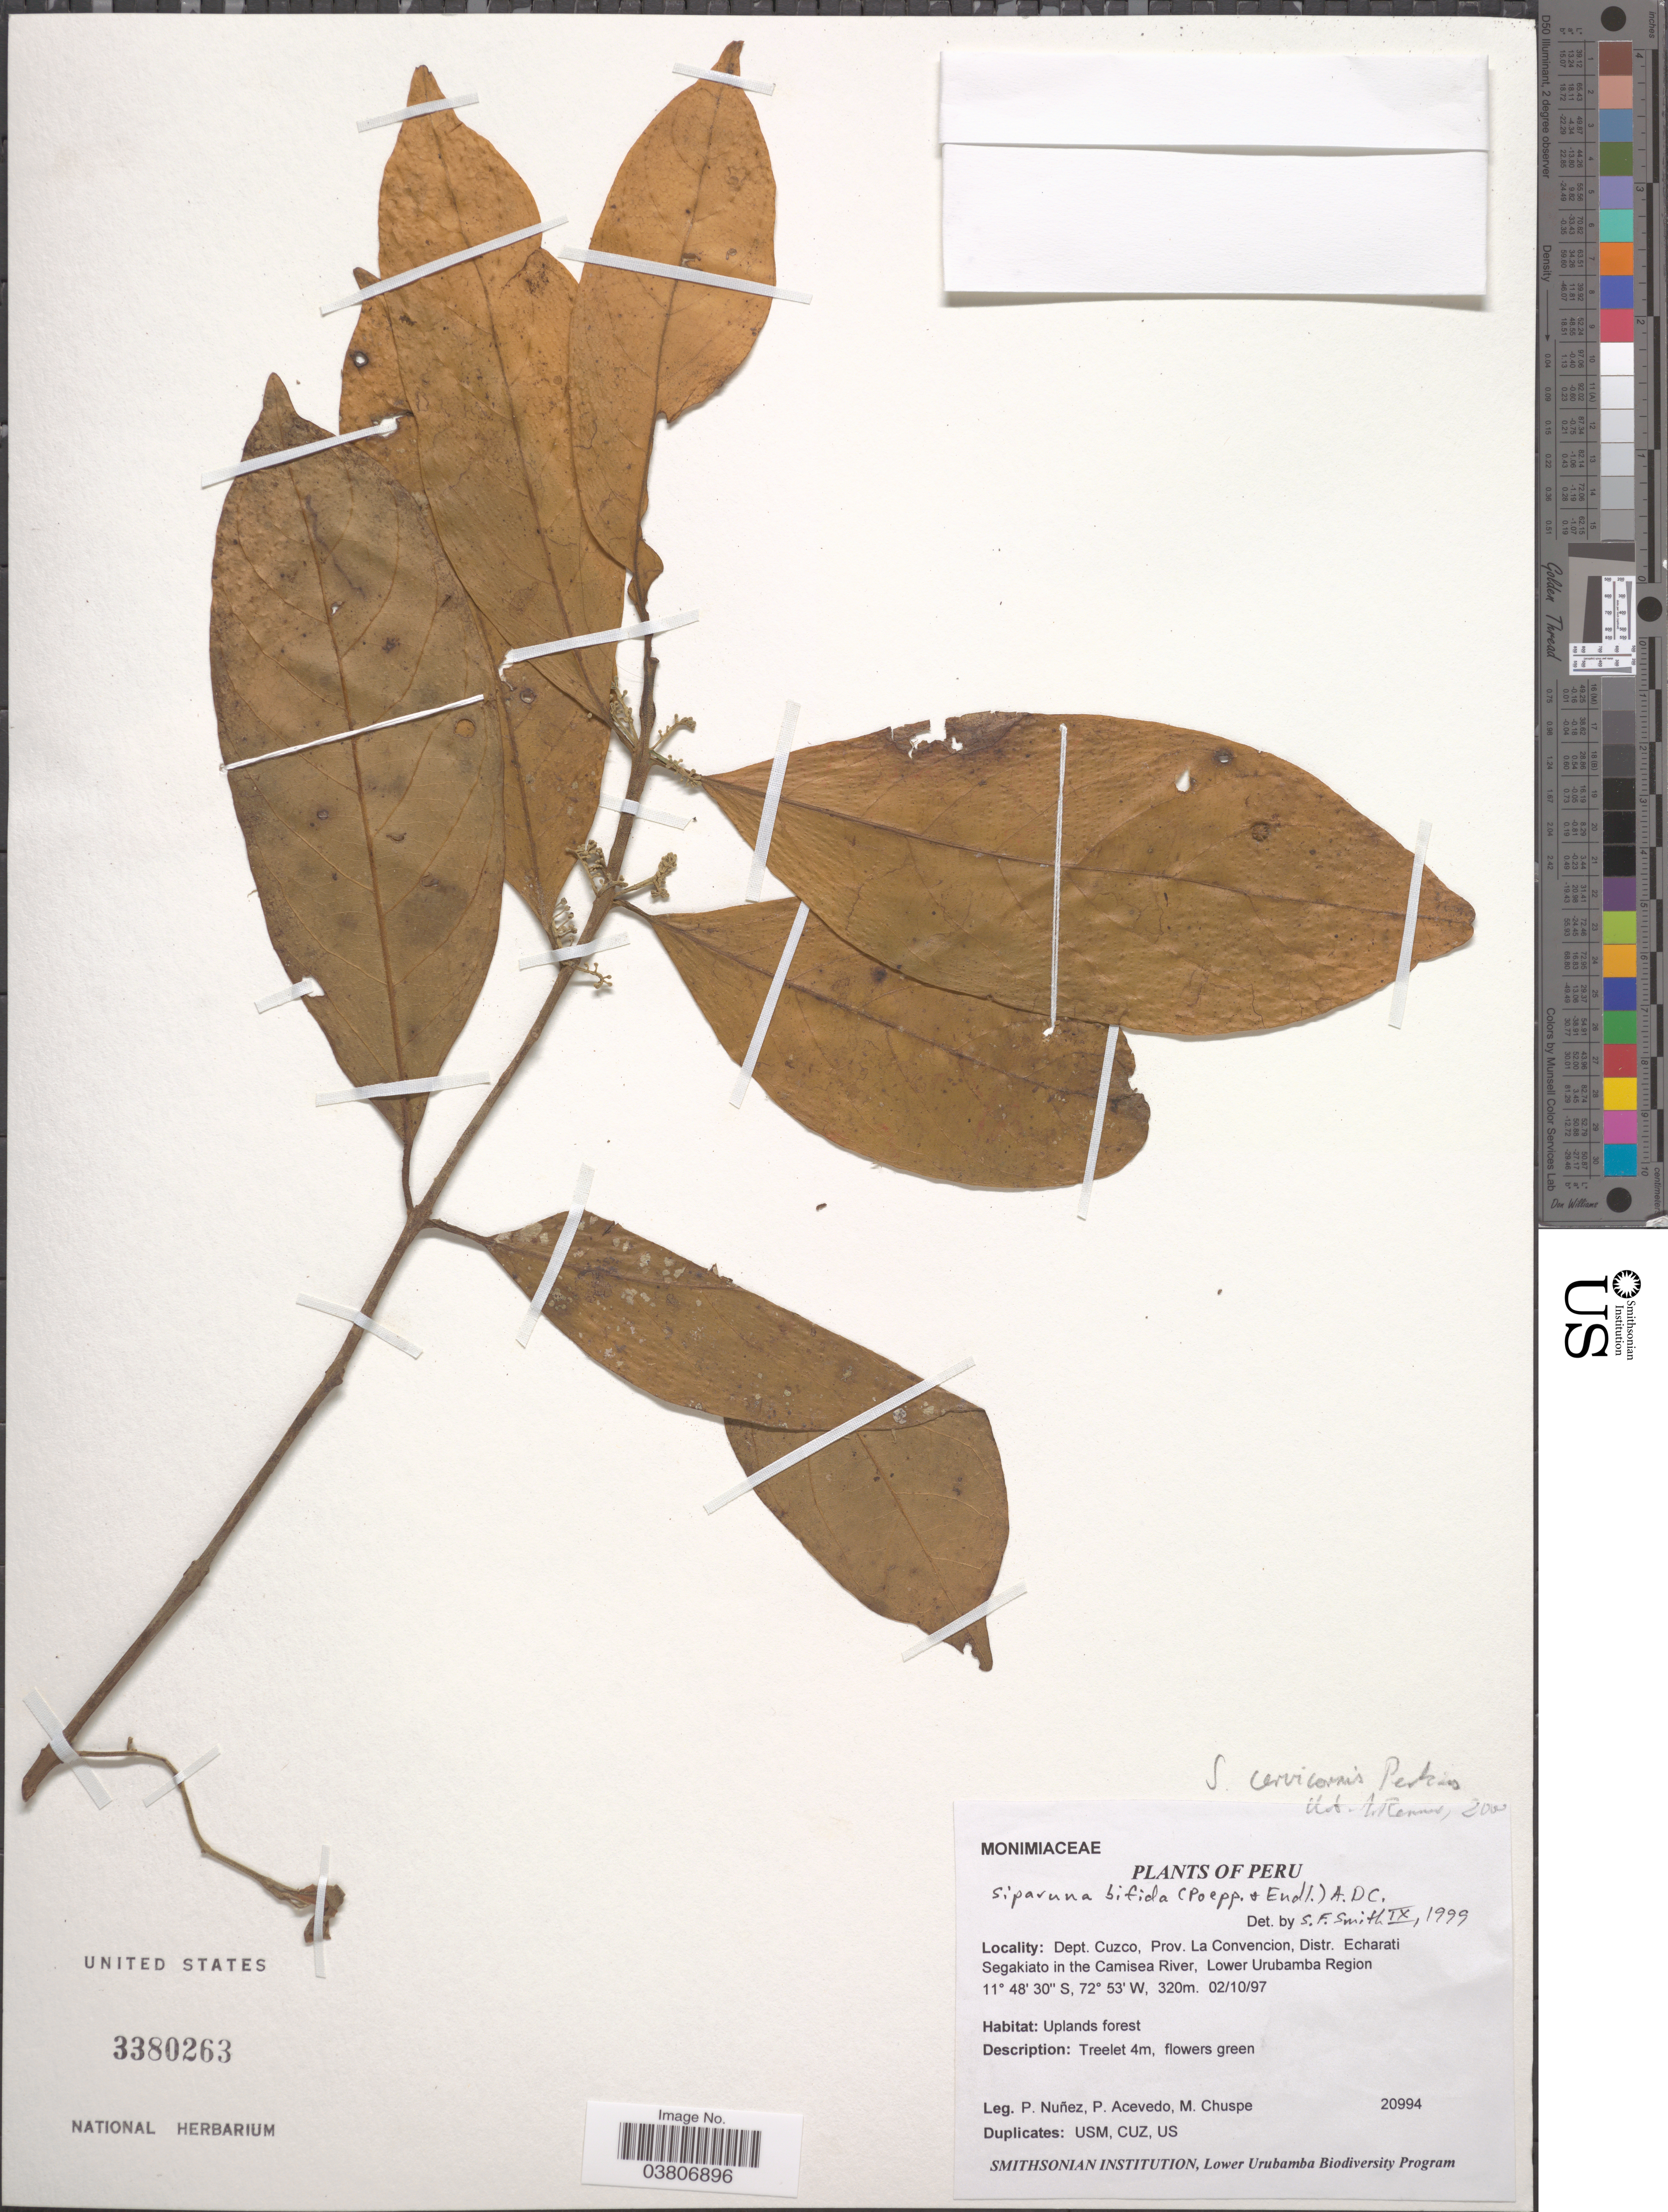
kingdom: Plantae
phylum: Tracheophyta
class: Magnoliopsida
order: Laurales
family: Siparunaceae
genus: Siparuna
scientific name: Siparuna cervicornis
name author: Perkins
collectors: P. Nuñez V., P. Acevedo-Rodr. & M. Chuspe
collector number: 20994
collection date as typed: Transcribed d/m/y: 2/10/97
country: Peru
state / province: Cusco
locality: Dept. Cuzco, Prov. La Convencion, Distr. Echarati Segakiato in the Camisea River, Lower Urubamba Region.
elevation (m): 320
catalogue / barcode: US 3380263